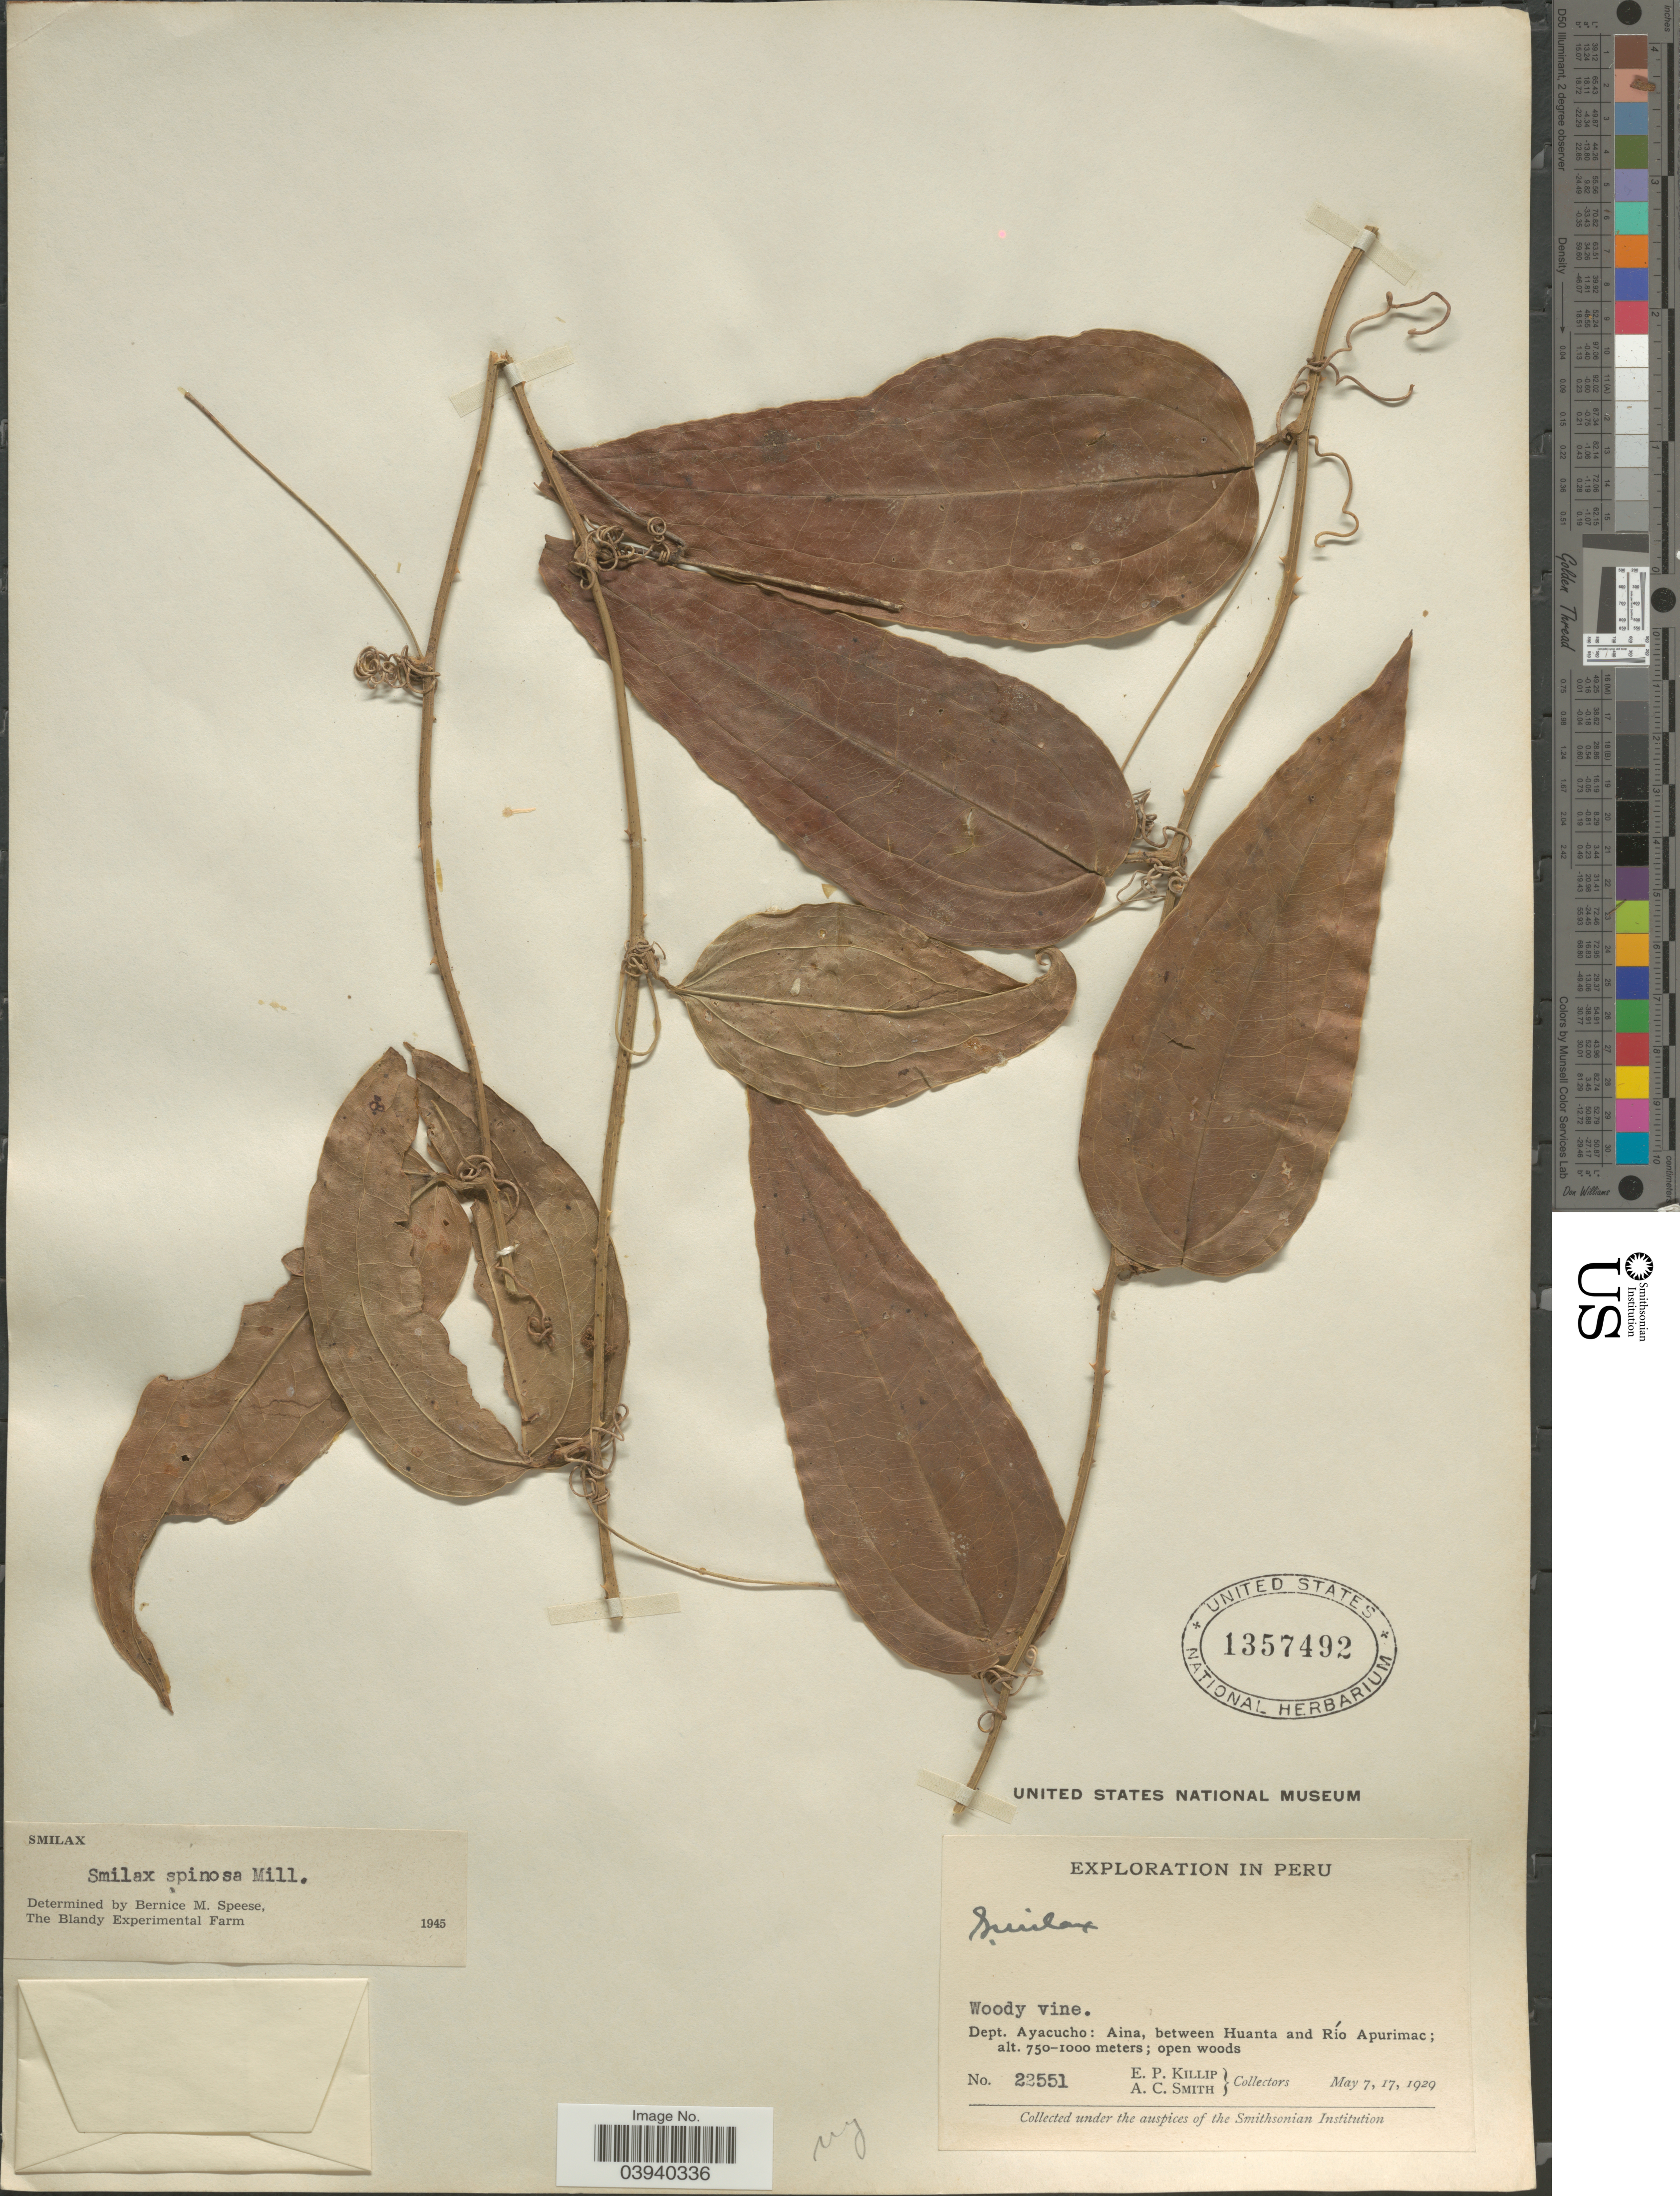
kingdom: Plantae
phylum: Tracheophyta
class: Liliopsida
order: Liliales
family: Smilacaceae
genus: Smilax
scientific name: Smilax spinosa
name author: Mill.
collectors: E. P. Killip & A. C. Smith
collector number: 22551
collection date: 1929-05-07/1929-05-17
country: Peru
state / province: Ayacucho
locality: Dept. Ayacucho: Aina, between Huanta and Río Apurimac.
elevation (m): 750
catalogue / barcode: US 1357492